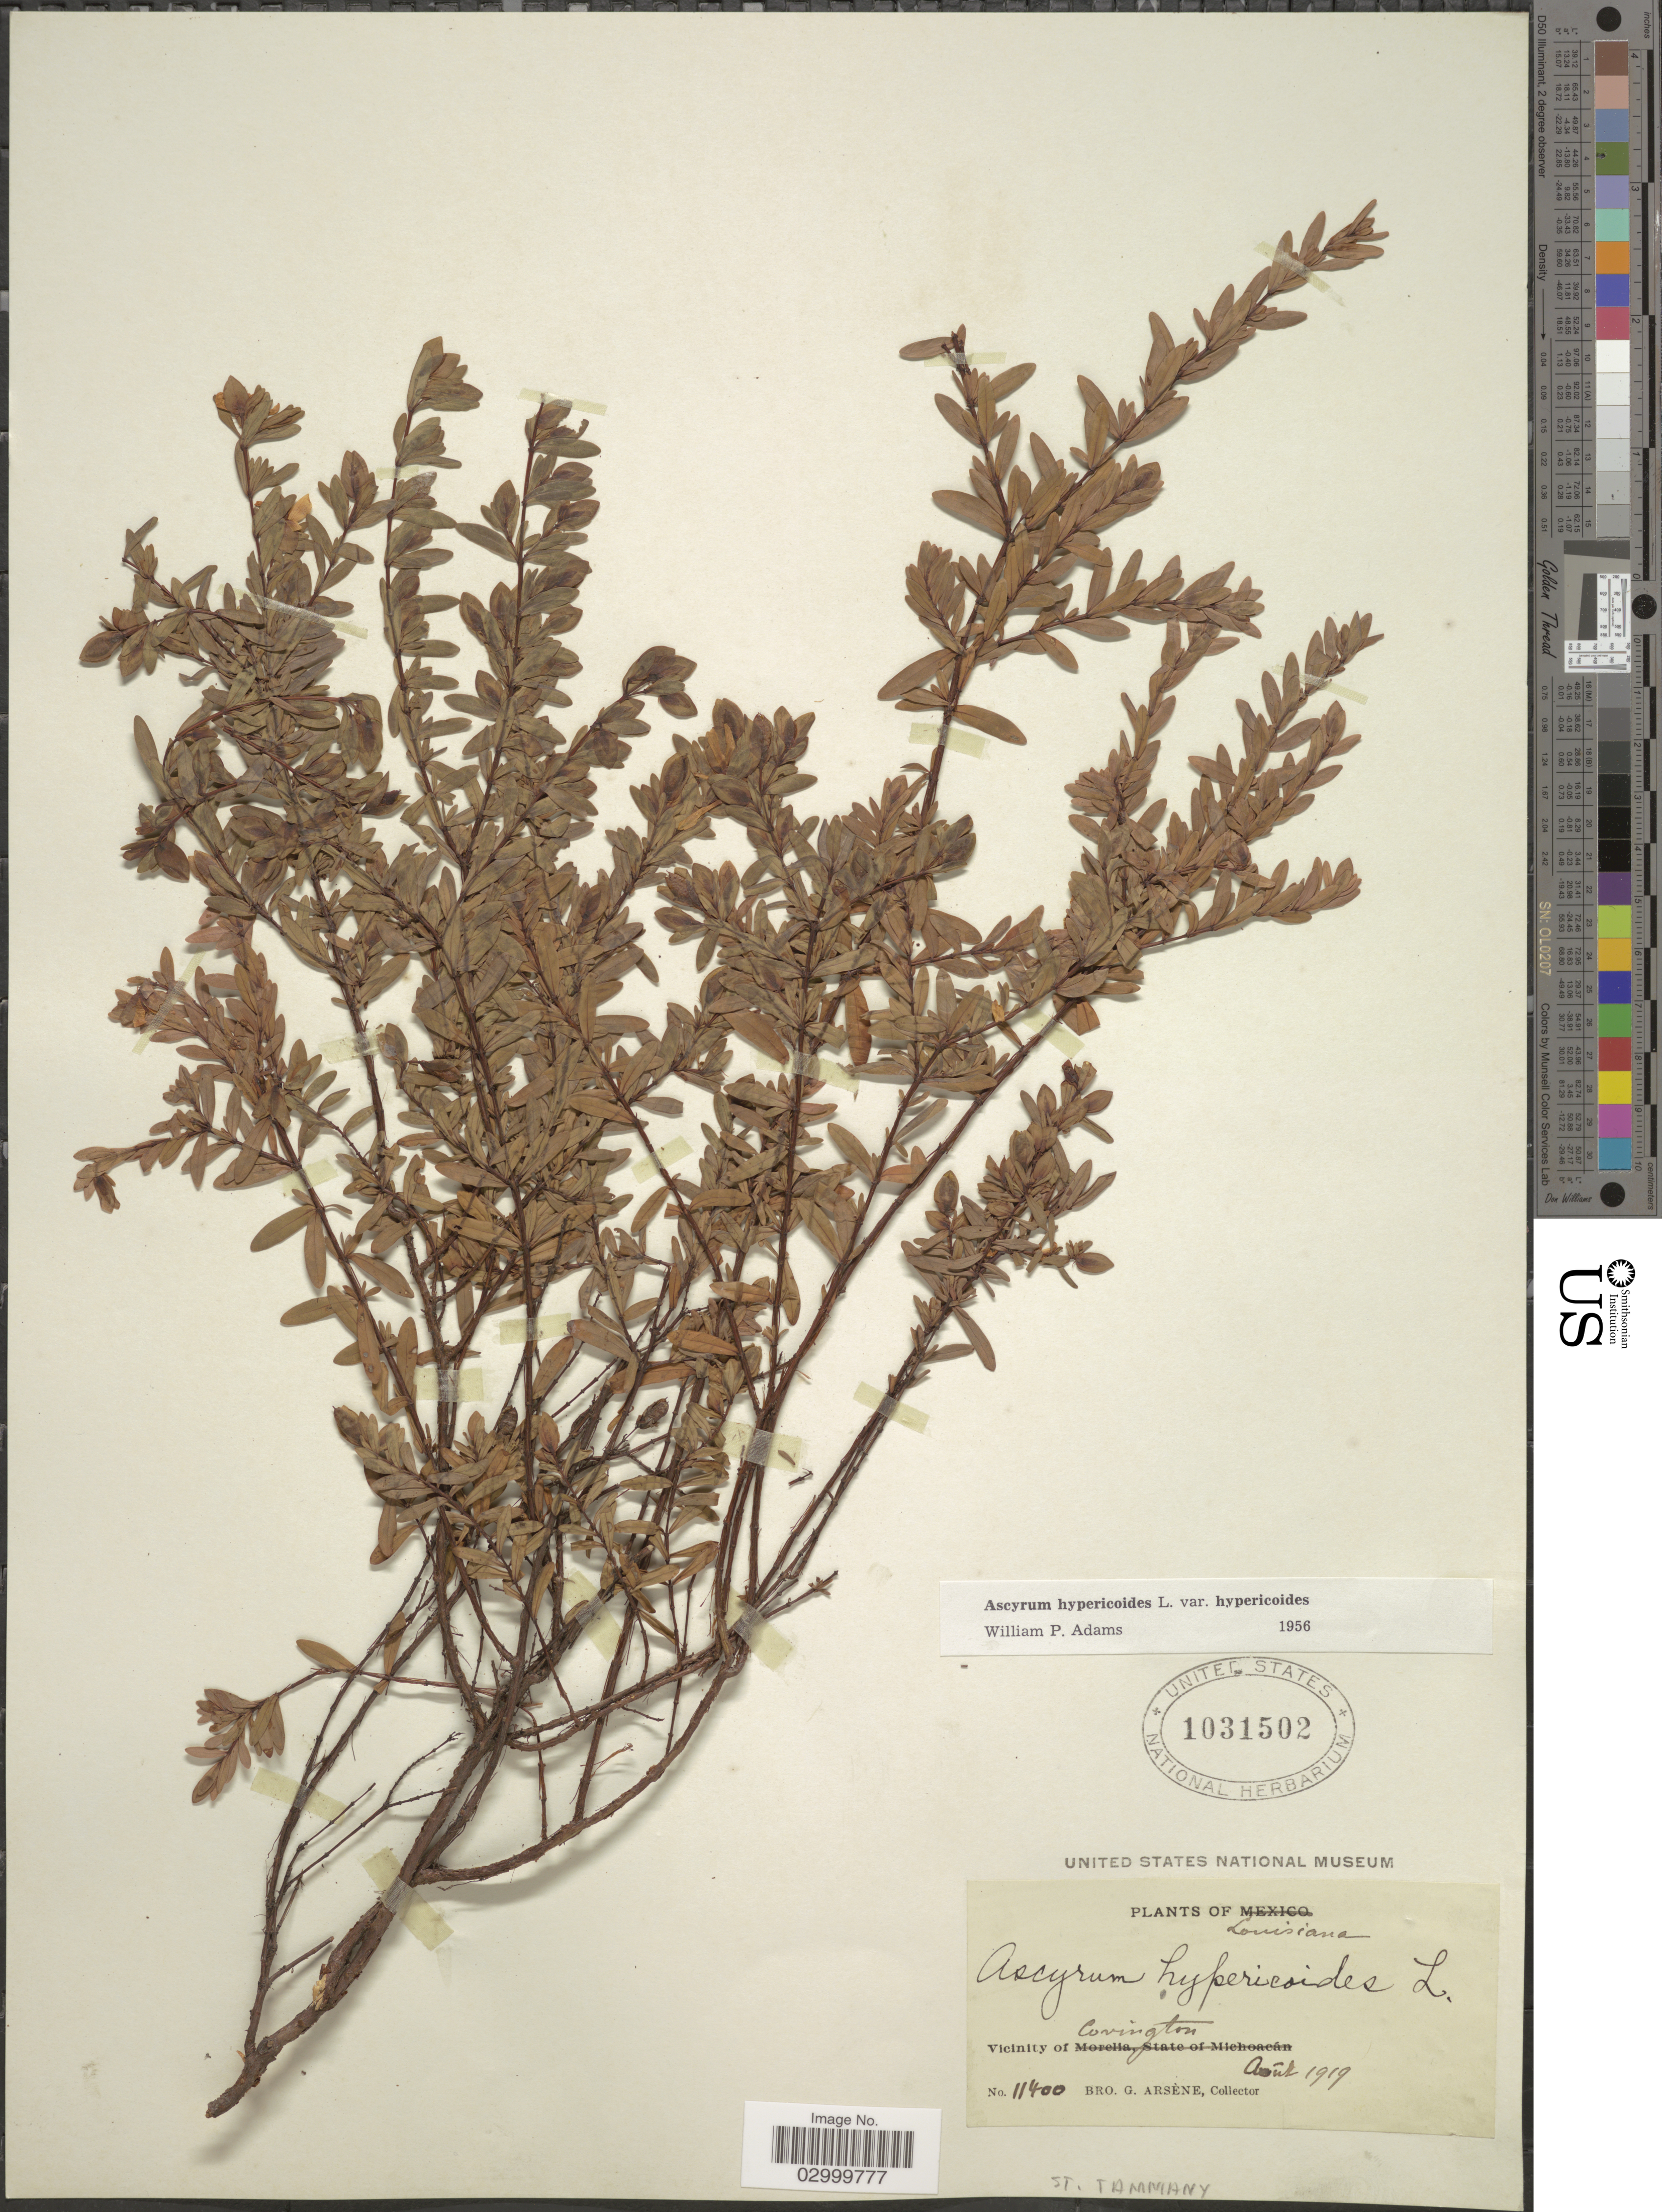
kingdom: Plantae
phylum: Tracheophyta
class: Magnoliopsida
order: Malpighiales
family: Hypericaceae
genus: Hypericum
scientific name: Hypericum hypericoides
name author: (L.) Crantz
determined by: Strong, Mark T., (BOT), Smithsonian Institution - National Museum of Natural History (UNITED STATES)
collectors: Bro. G. Arsène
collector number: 11400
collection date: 1919-08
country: United States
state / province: Louisiana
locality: Vicinity of Covington, St. Tammany.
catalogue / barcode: US 1031502